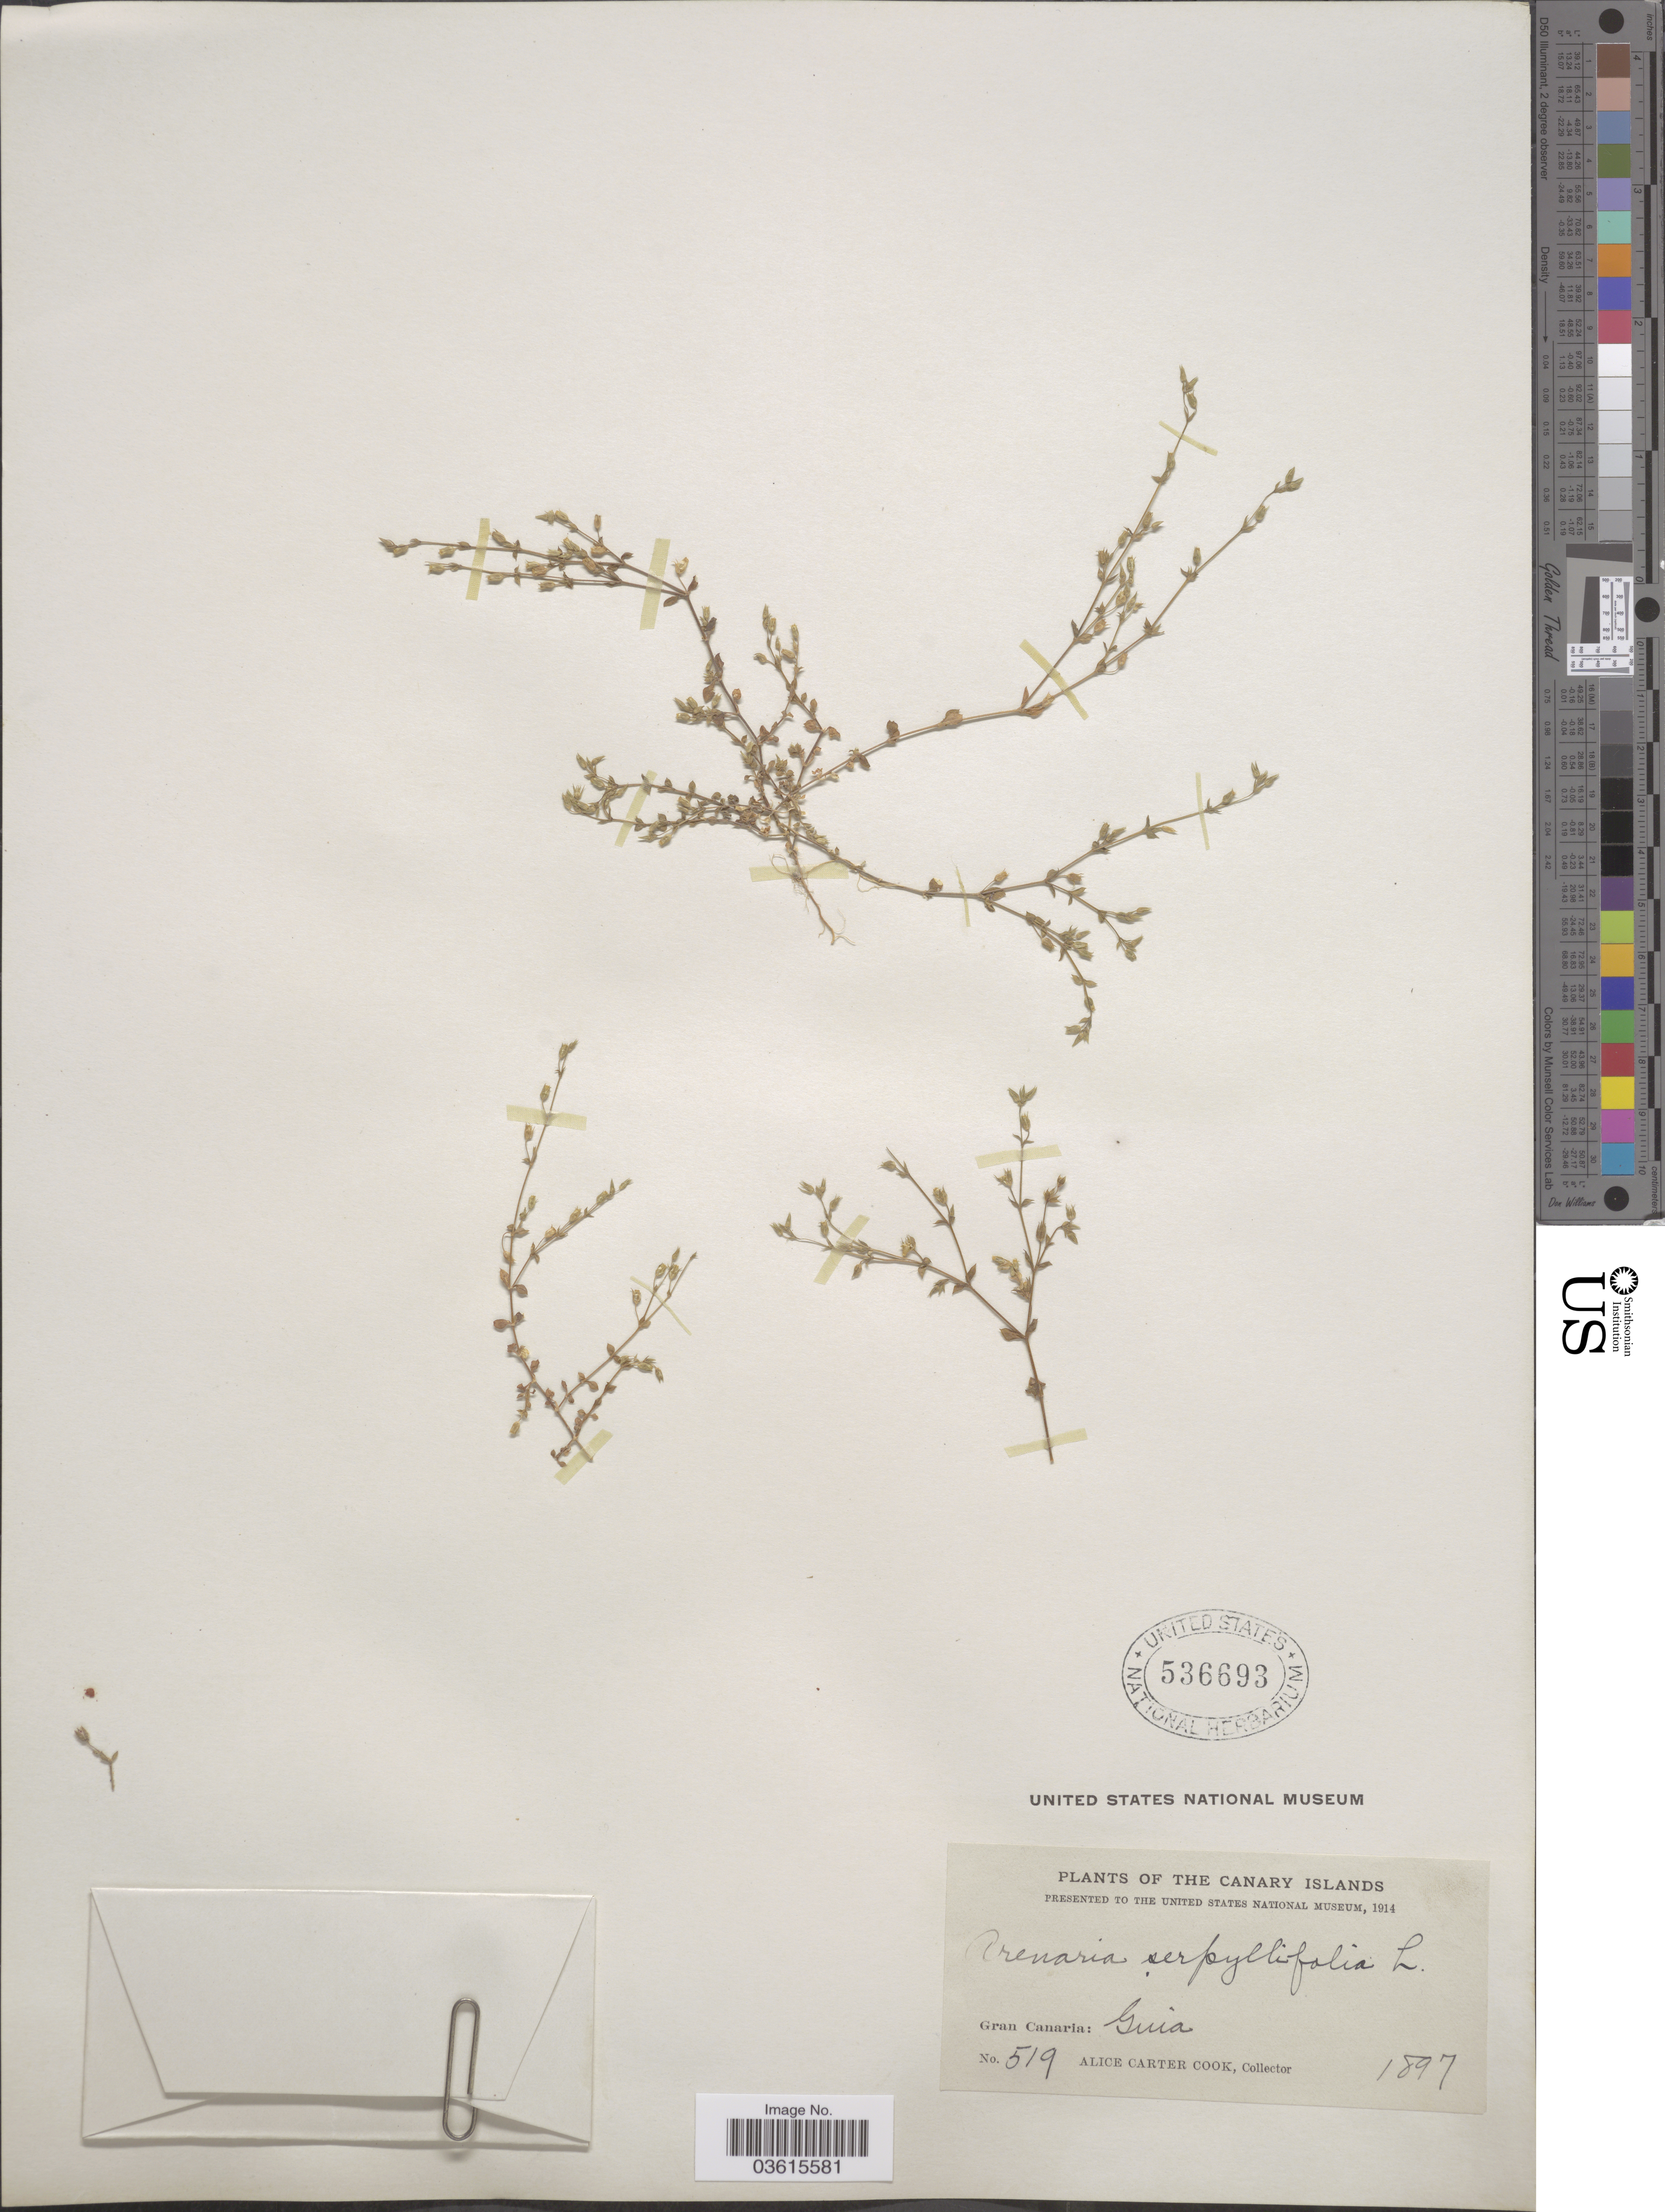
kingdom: Plantae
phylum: Tracheophyta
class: Magnoliopsida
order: Caryophyllales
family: Caryophyllaceae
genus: Arenaria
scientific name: Arenaria serpyllifolia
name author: L.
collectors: Alice C. Cook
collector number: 519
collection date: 1897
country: Spain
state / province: Canarias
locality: The Canary Islands. Gran Canaria: Guia.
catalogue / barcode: US 536693